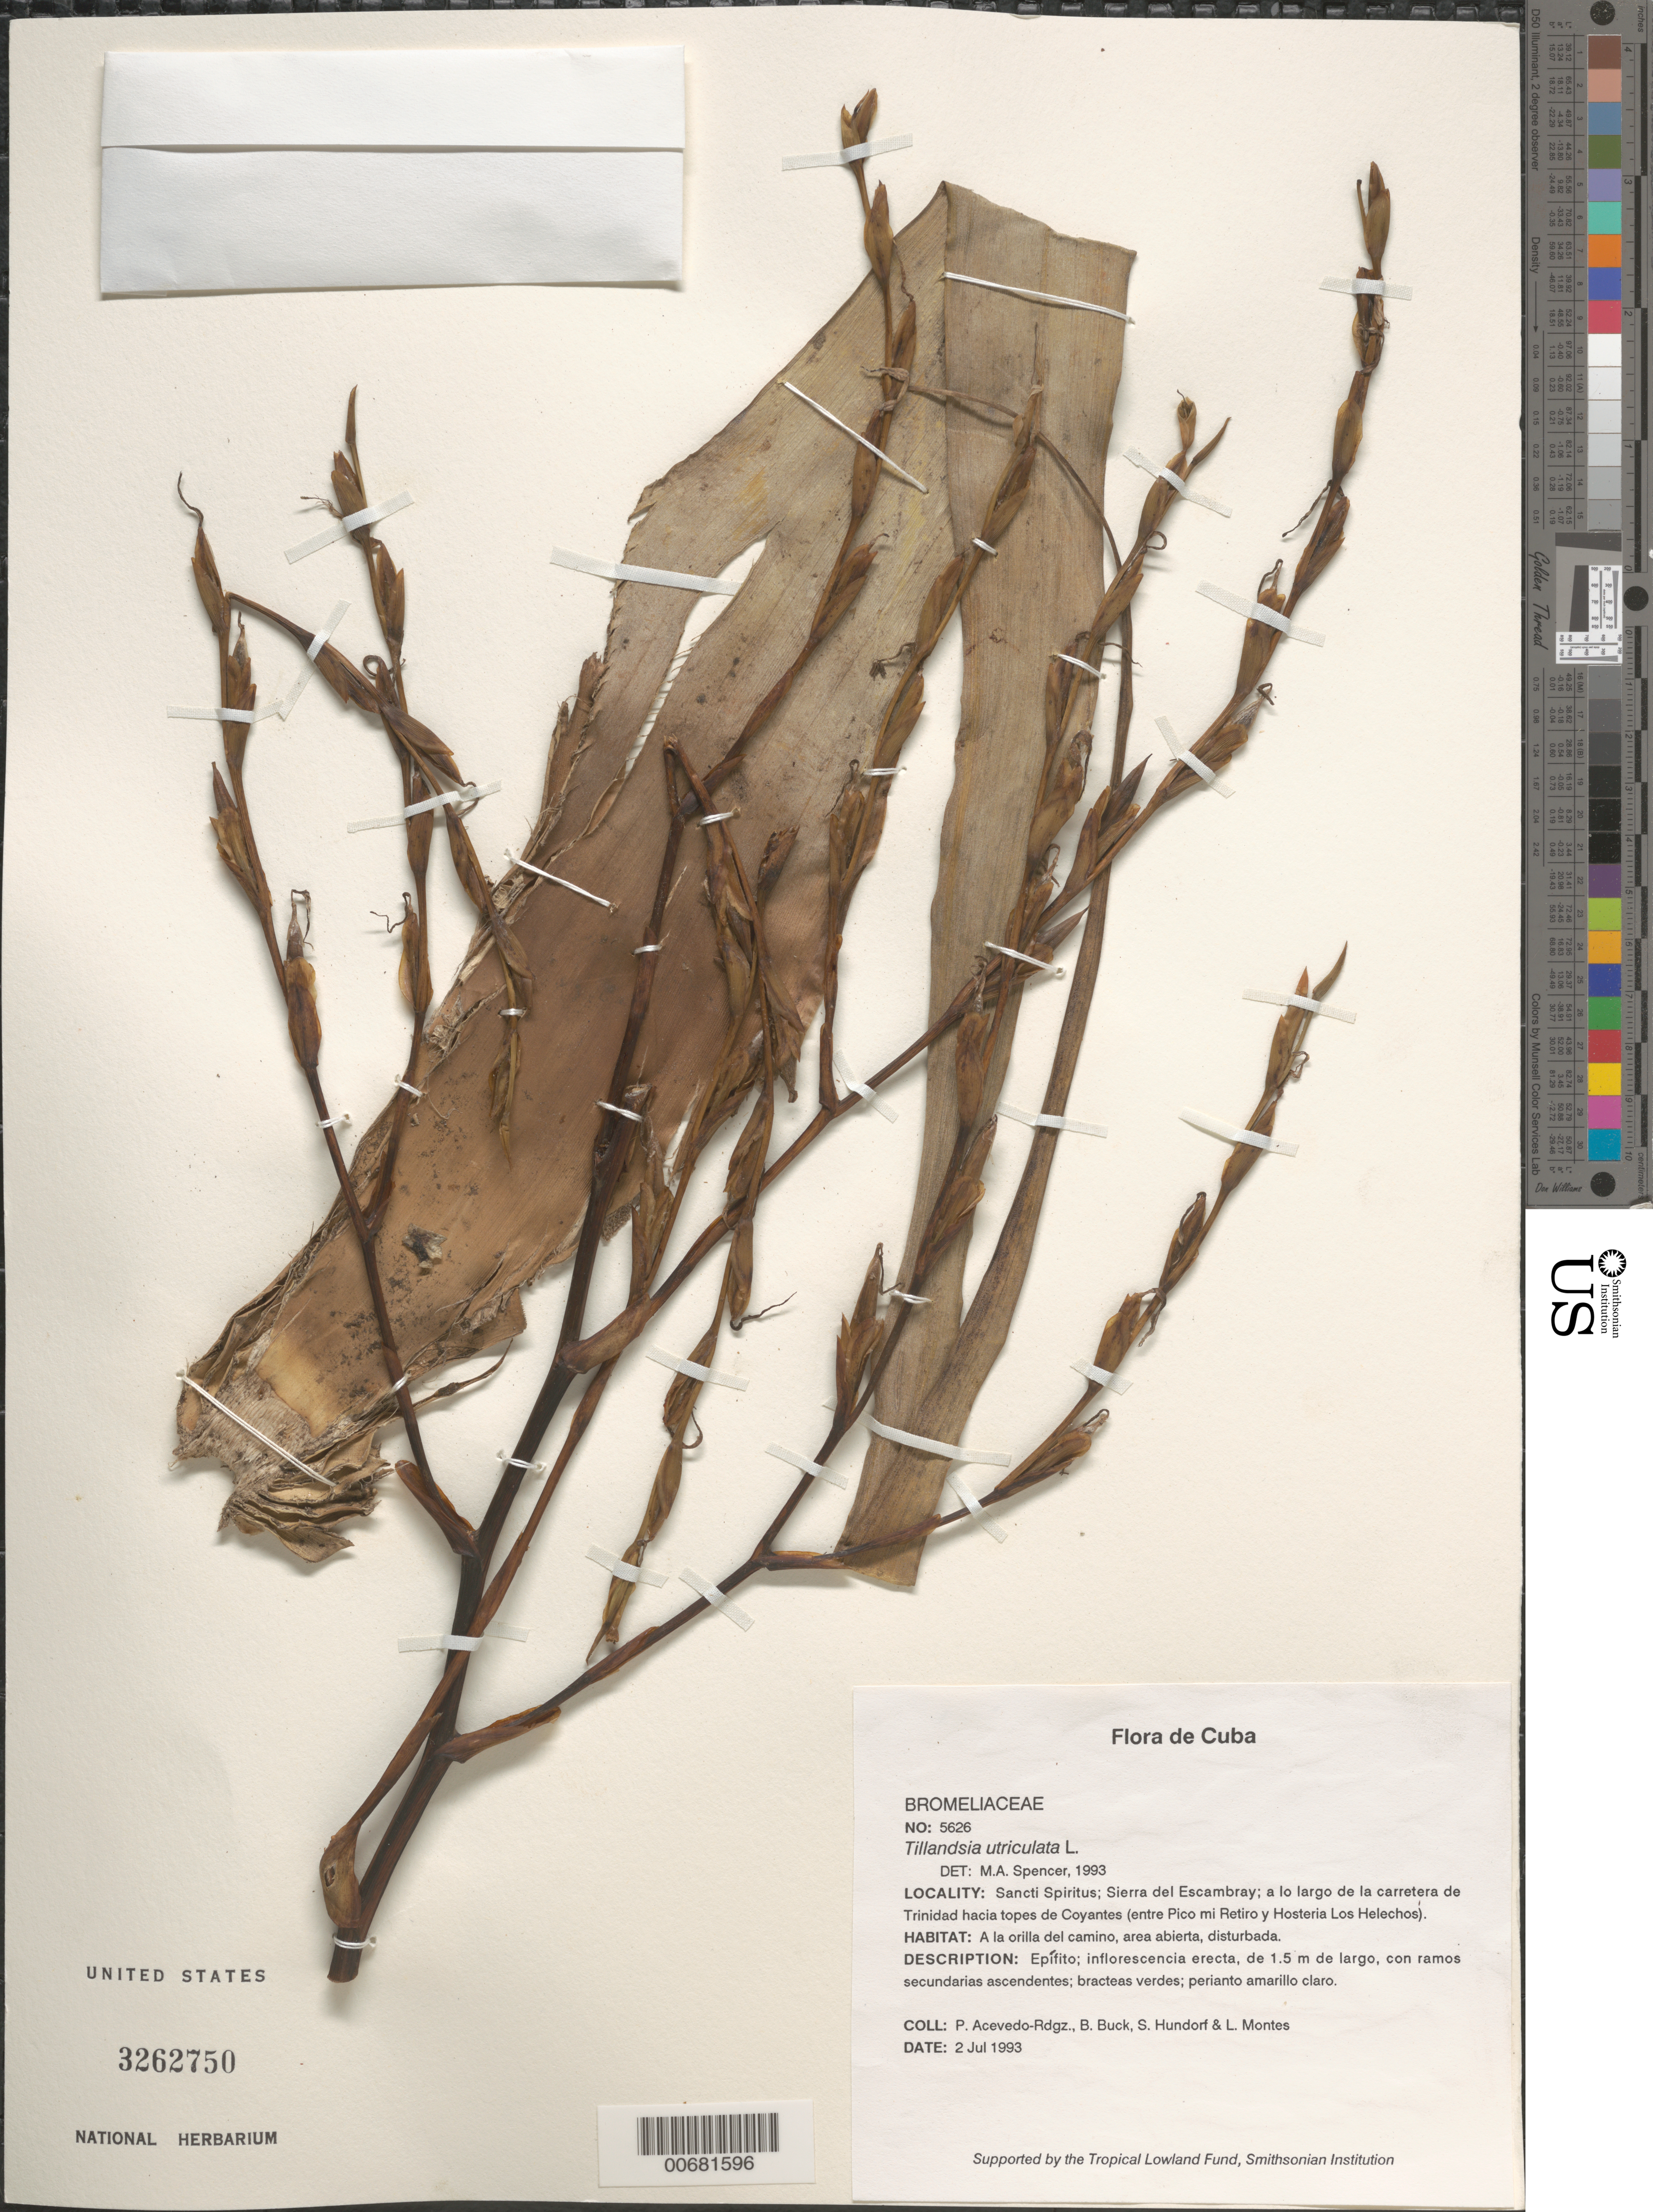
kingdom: Plantae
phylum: Tracheophyta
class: Liliopsida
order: Poales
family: Bromeliaceae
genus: Tillandsia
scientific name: Tillandsia utriculata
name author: L.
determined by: Spencer, M. A.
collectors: P. Acevedo-Rodr., B. Buck, S. Hundorf & L. Montes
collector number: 5626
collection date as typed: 02 Jul 1993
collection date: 1993-07-02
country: Cuba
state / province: Sancti Spiritus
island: Cuba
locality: Sierra del Escambray; a lo largo de la carretera de Trinidad hacia topes de Coyantes (entre Pico mi Retiro y Hosteria Los Helechos)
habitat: A la orilla del camino, area abierta, disturbada.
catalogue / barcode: US 3262750